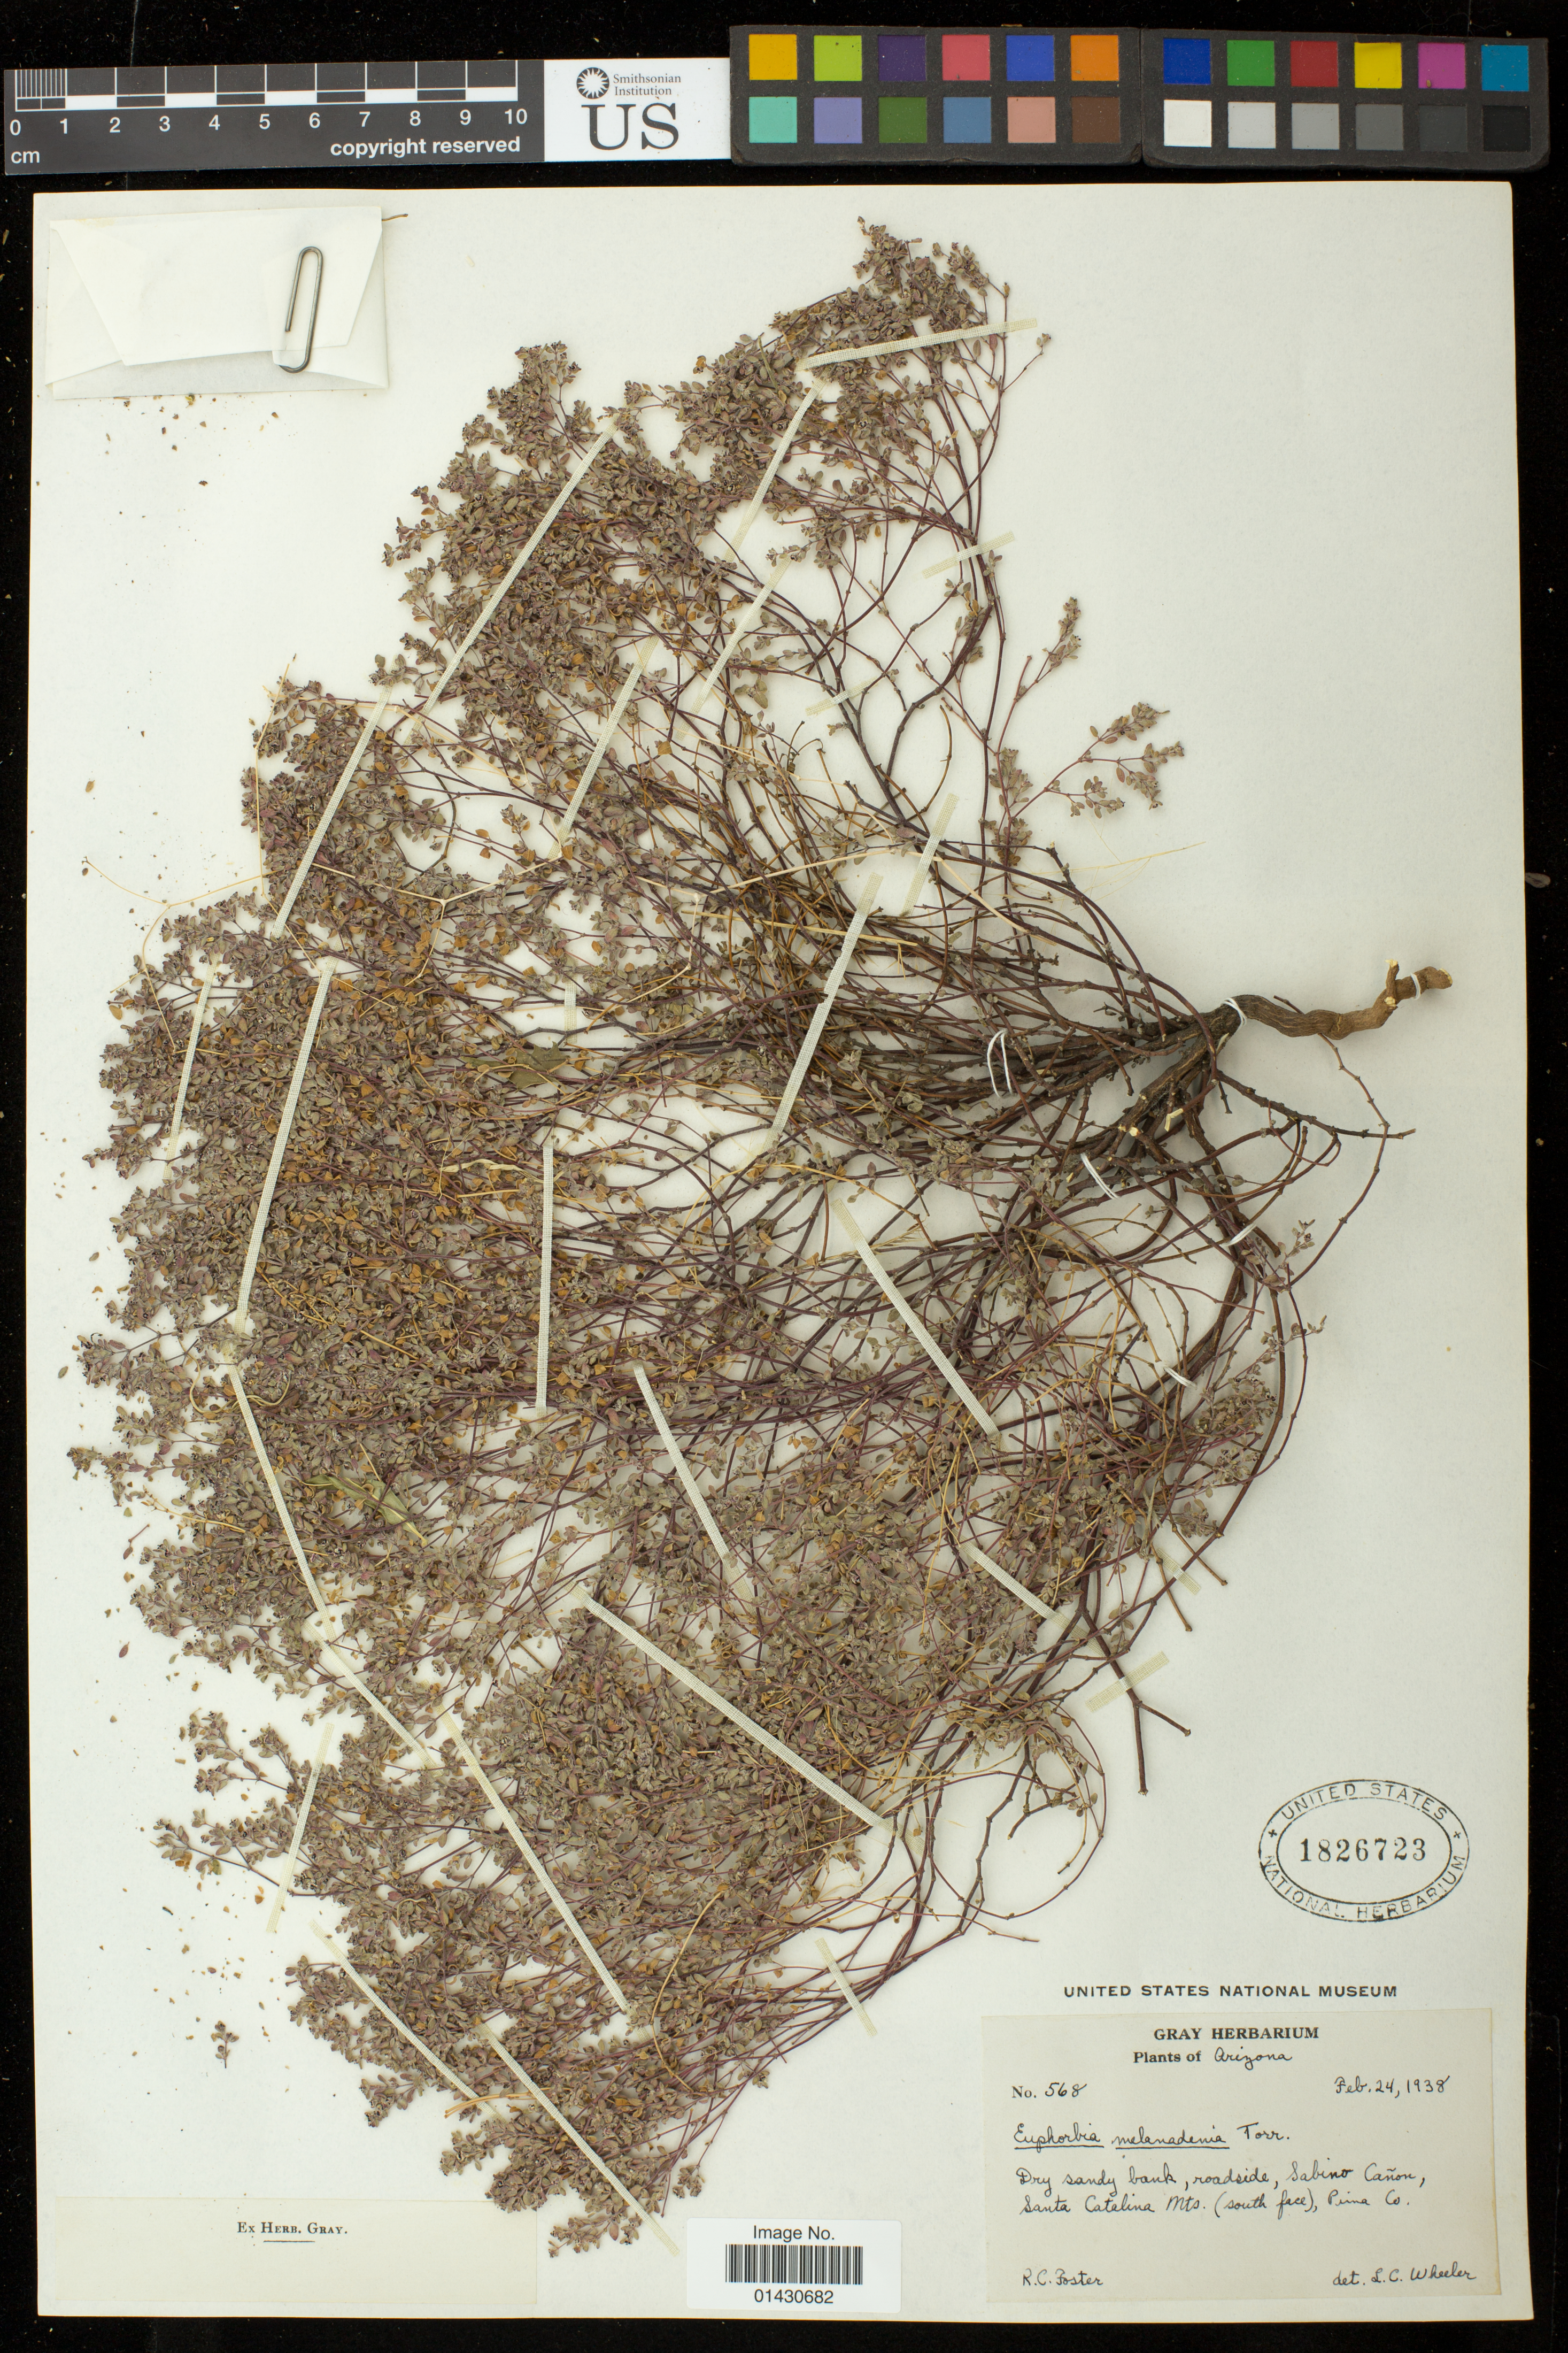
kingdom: Plantae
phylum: Tracheophyta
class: Magnoliopsida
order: Malpighiales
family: Euphorbiaceae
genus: Euphorbia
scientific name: Euphorbia melanadenia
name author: Torr.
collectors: R. C. Foster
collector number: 568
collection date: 1938-02-24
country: United States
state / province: Arizona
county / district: Pima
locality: roadside, Sabino Canon, Santa Catalina Mts. (south face),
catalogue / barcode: US 1826723